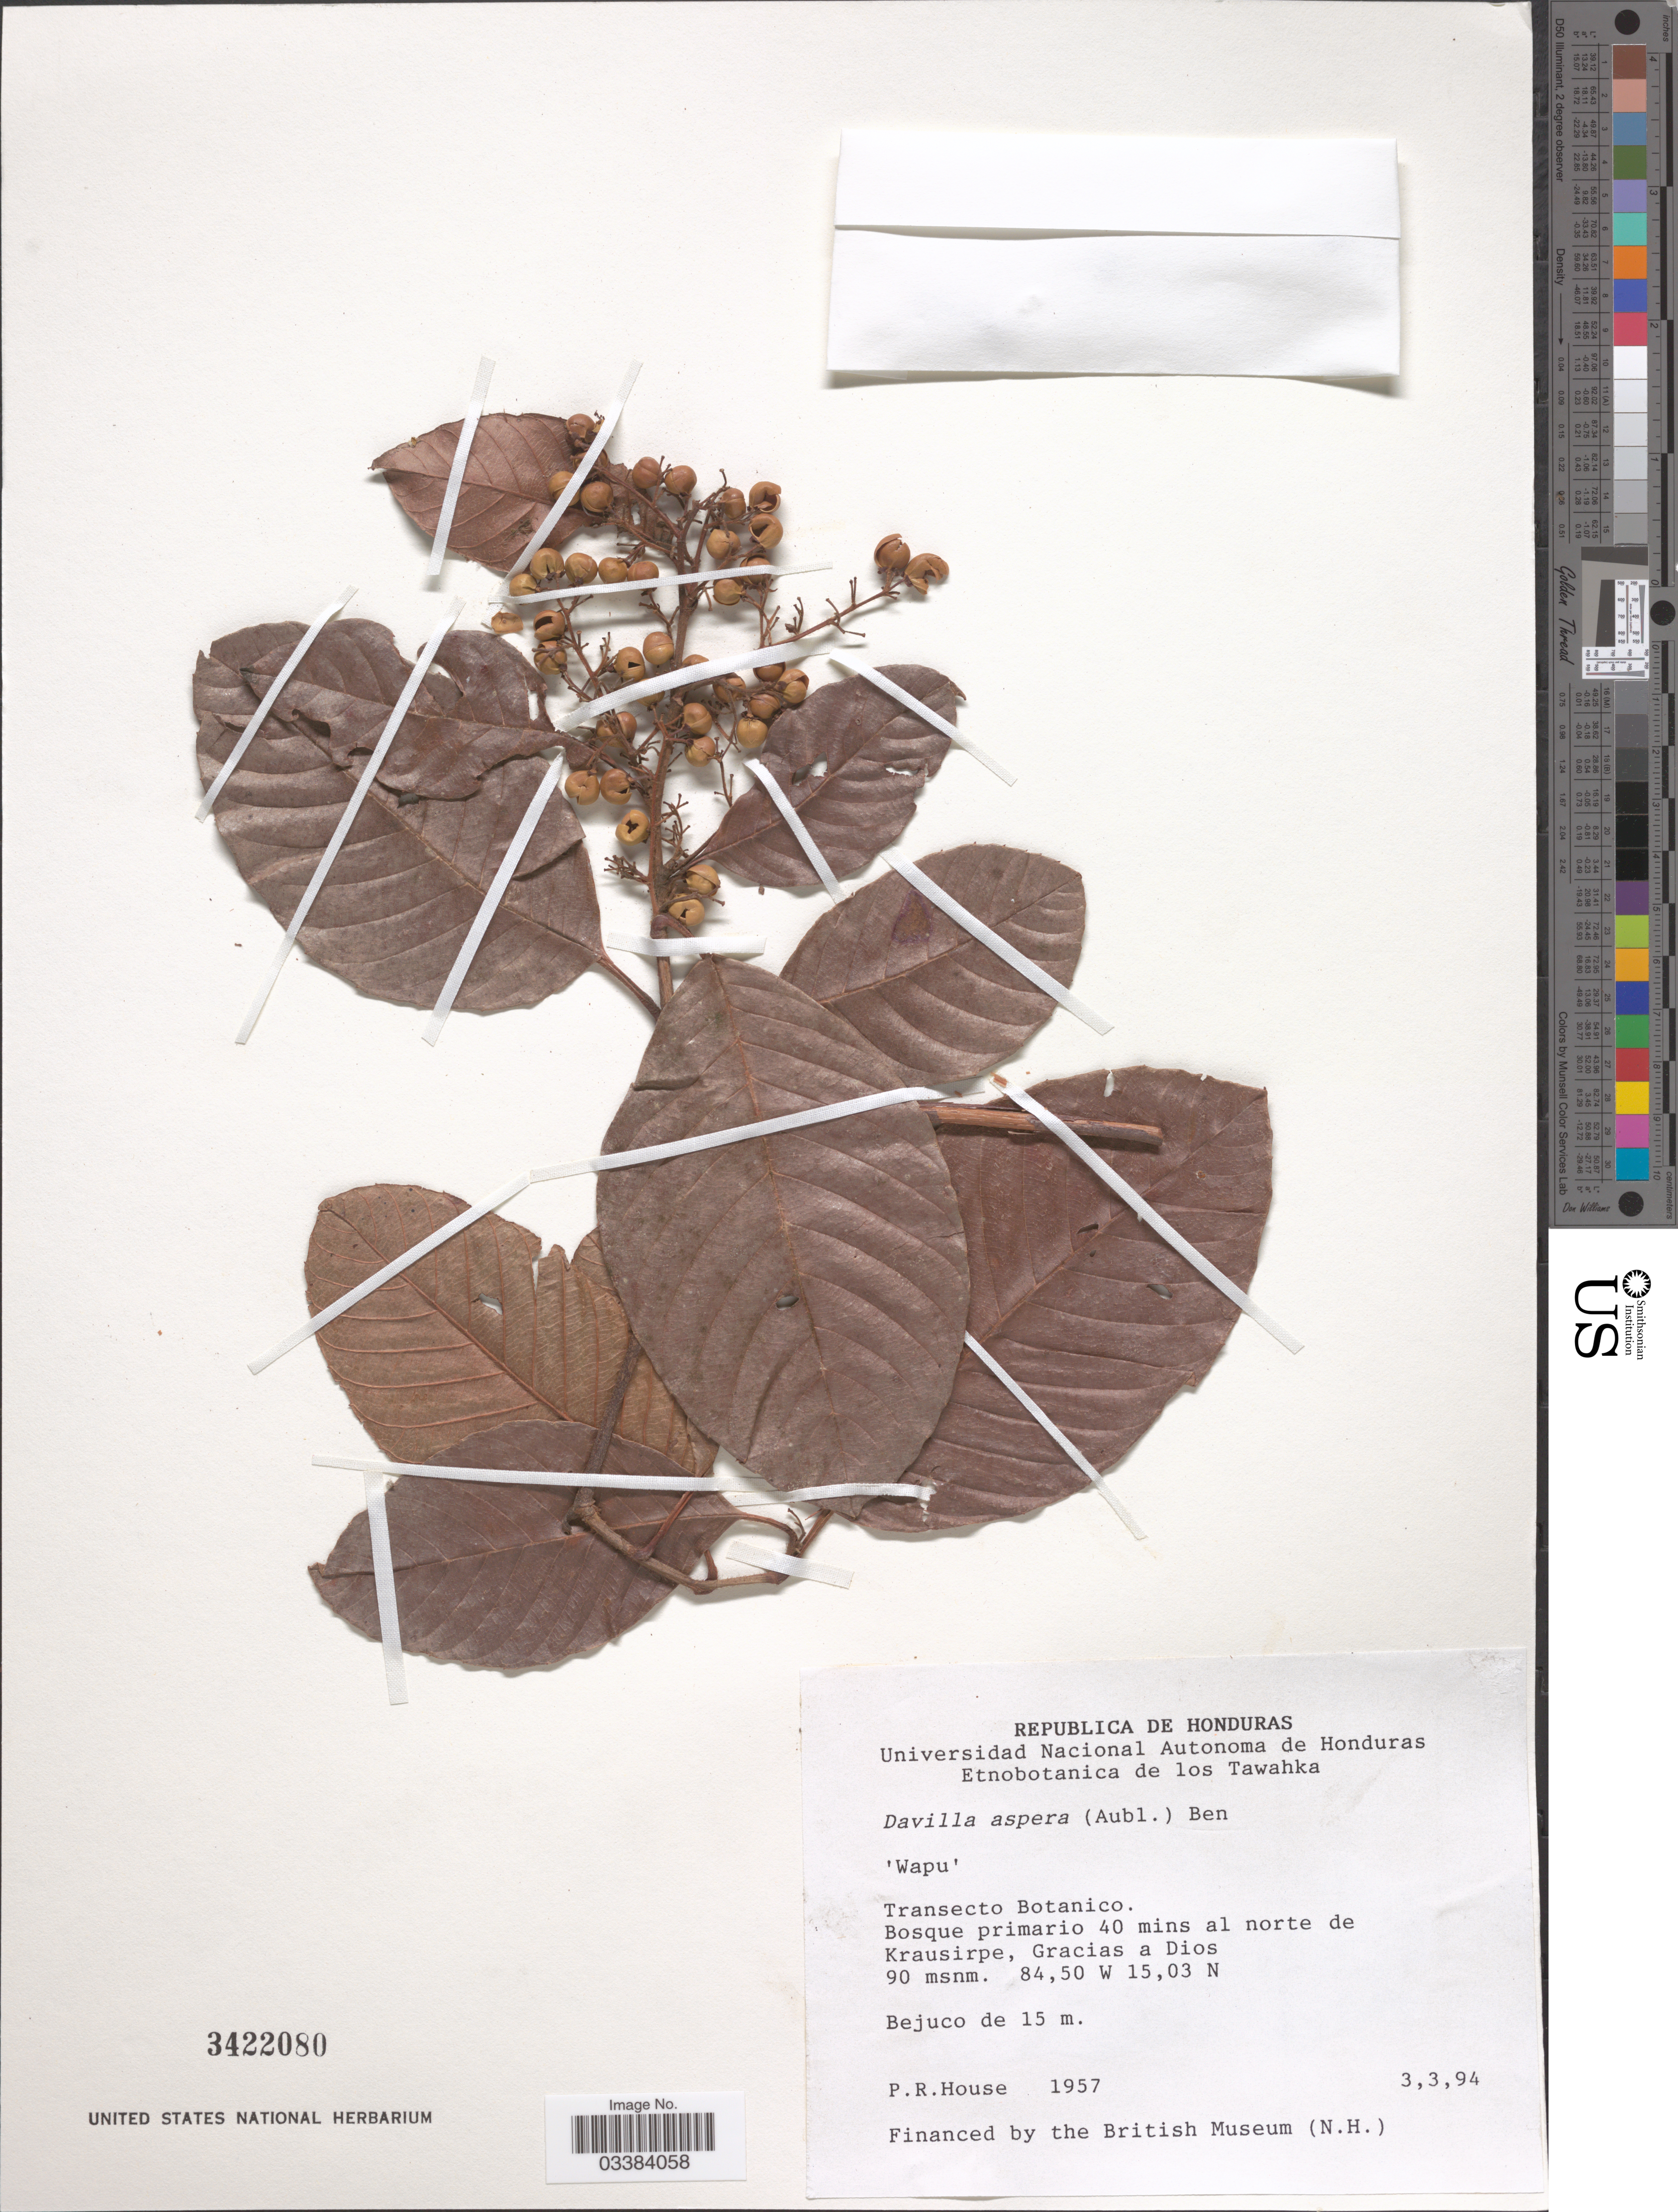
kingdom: Plantae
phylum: Tracheophyta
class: Magnoliopsida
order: Dilleniales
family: Dilleniaceae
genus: Davilla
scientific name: Davilla nitida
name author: (Vahl) Kubitzki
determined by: Aymard C., G. A., (PORT), Univ. Nac. Exp. de los Llanos Ezequiel Zamora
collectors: P. R. House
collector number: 1957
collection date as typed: Transcribed d/m/y: 3/3/94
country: Honduras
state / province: Gracias de Dios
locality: Republica de Honduras. Transecto Botanico. Bosque primario 40 mins al norte de Krausirpe.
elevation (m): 90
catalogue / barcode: US 3422080